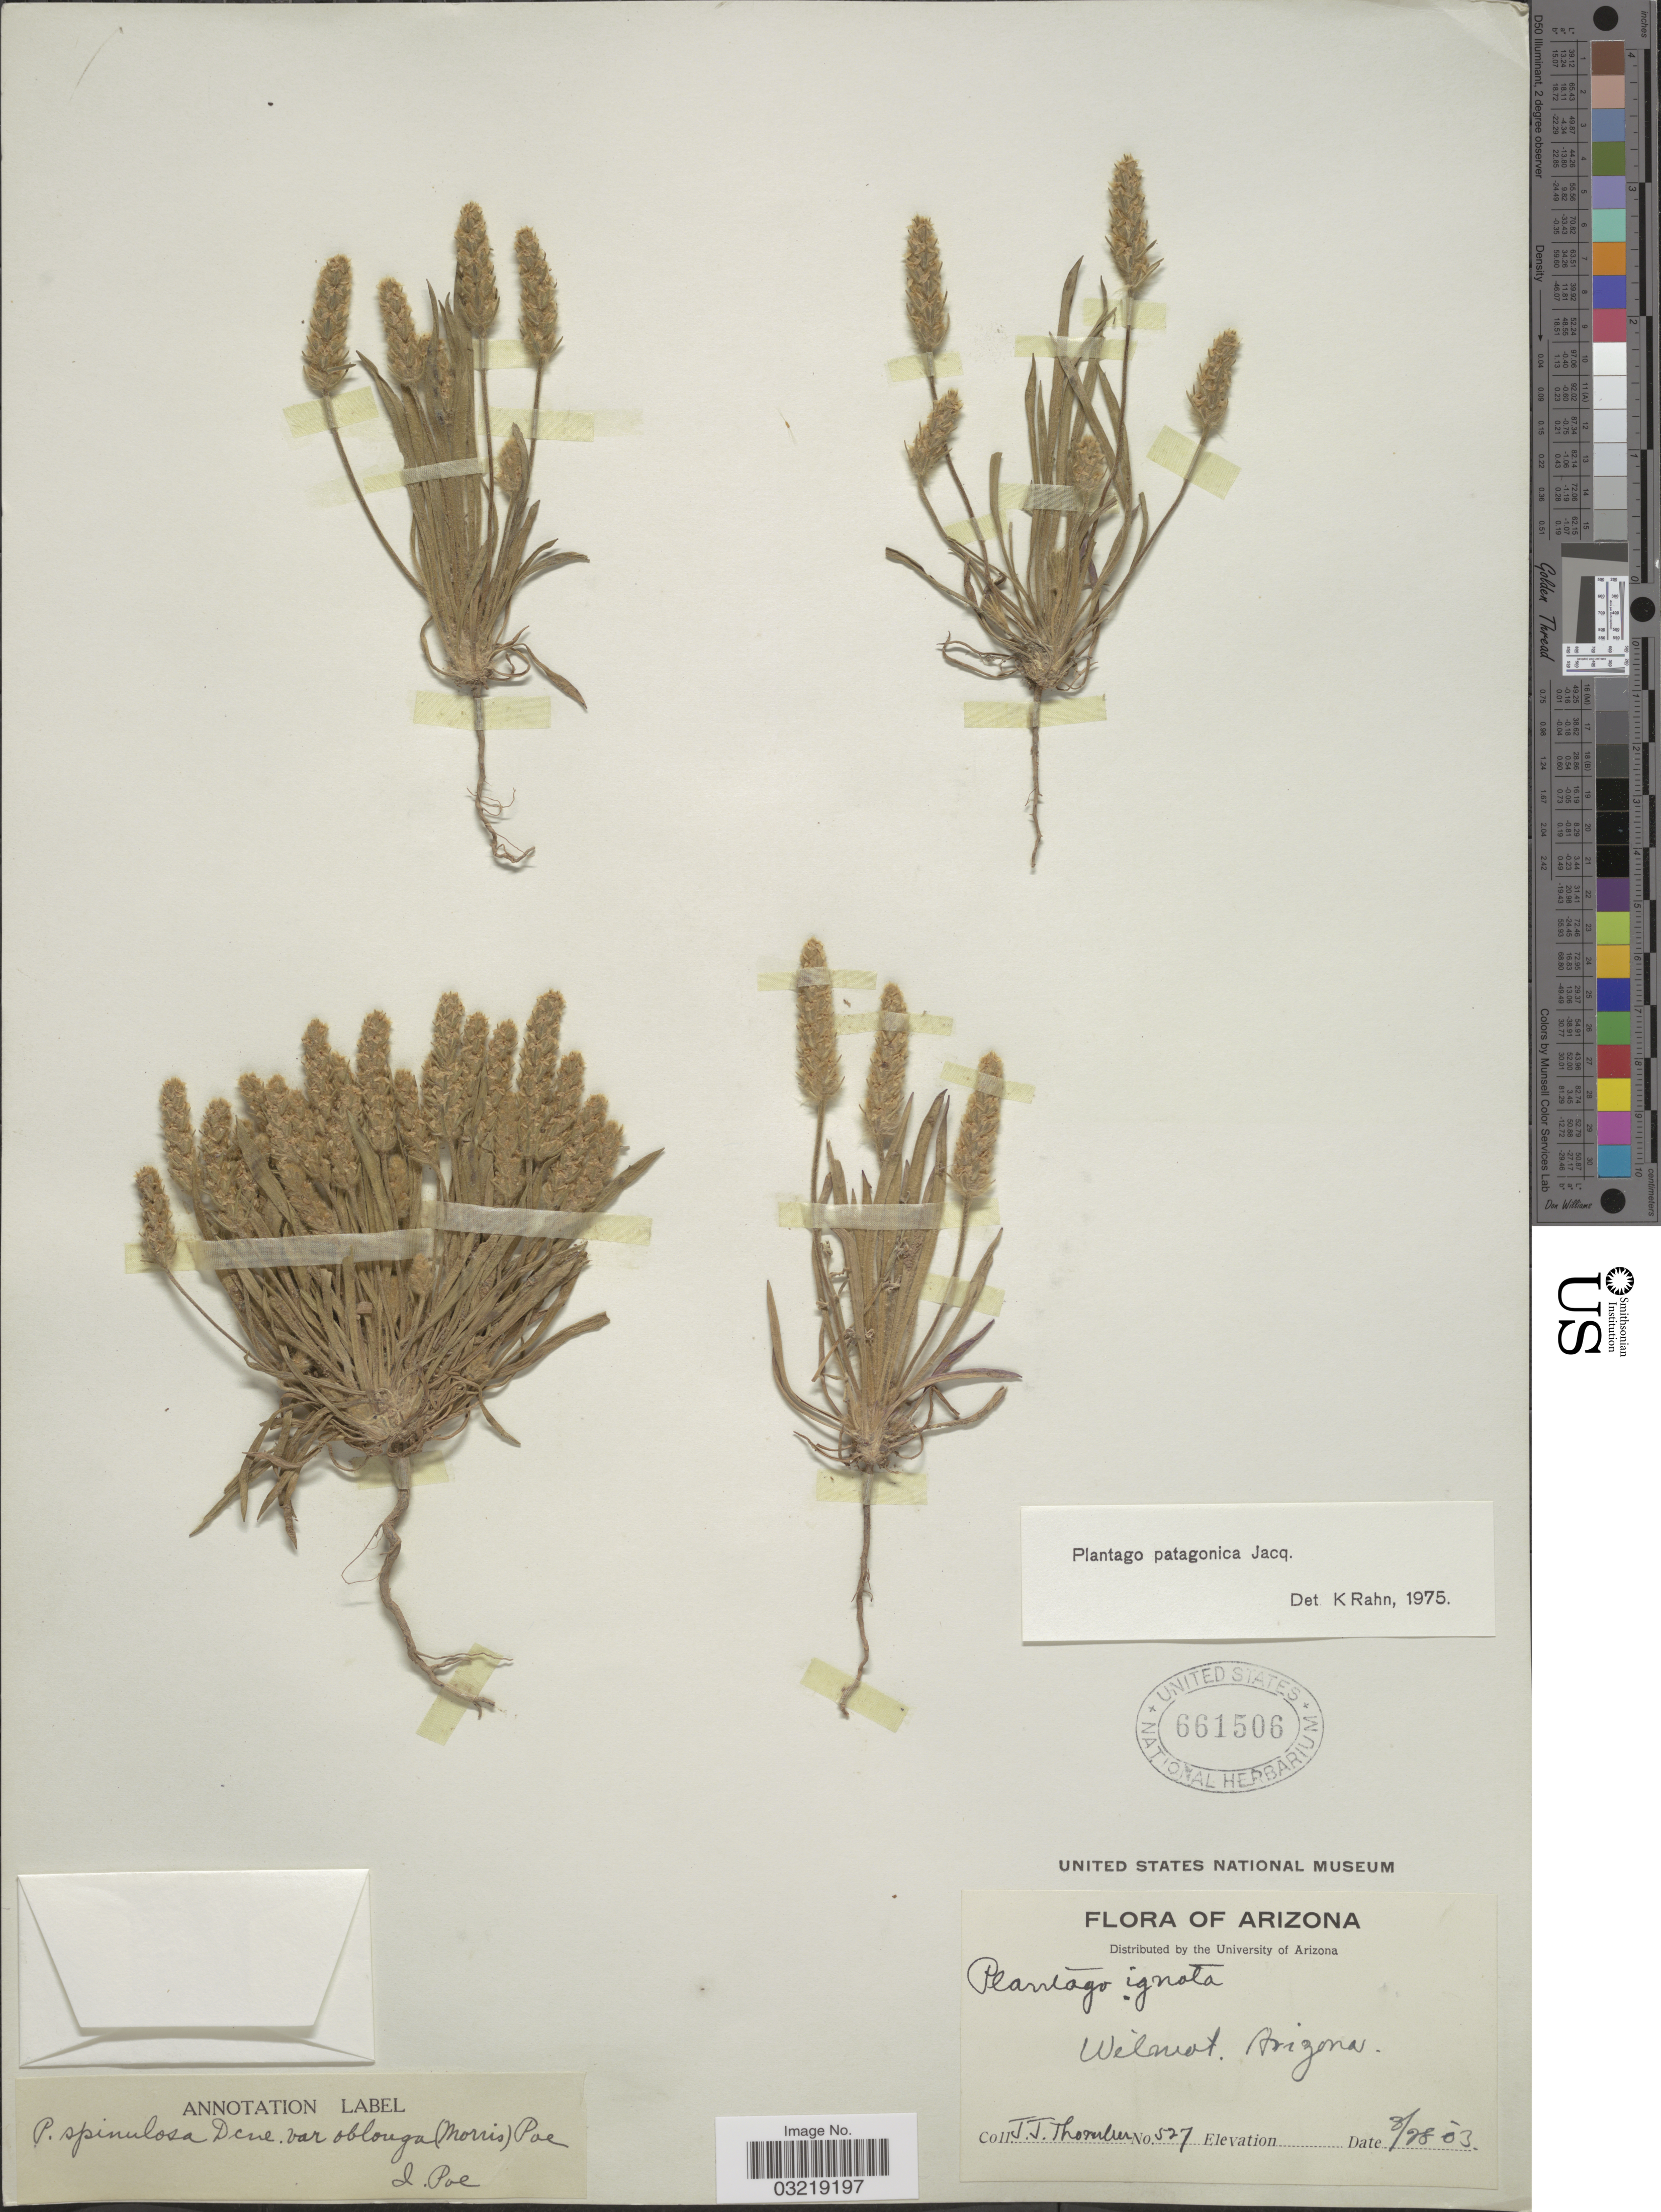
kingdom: Plantae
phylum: Tracheophyta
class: Magnoliopsida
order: Lamiales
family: Plantaginaceae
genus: Plantago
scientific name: Plantago patagonica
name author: Jacq.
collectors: J. Thornber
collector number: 527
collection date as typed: Transcribed d/m/y: 28/3/3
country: United States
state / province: Arizona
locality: Wilmot.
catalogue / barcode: US 661506